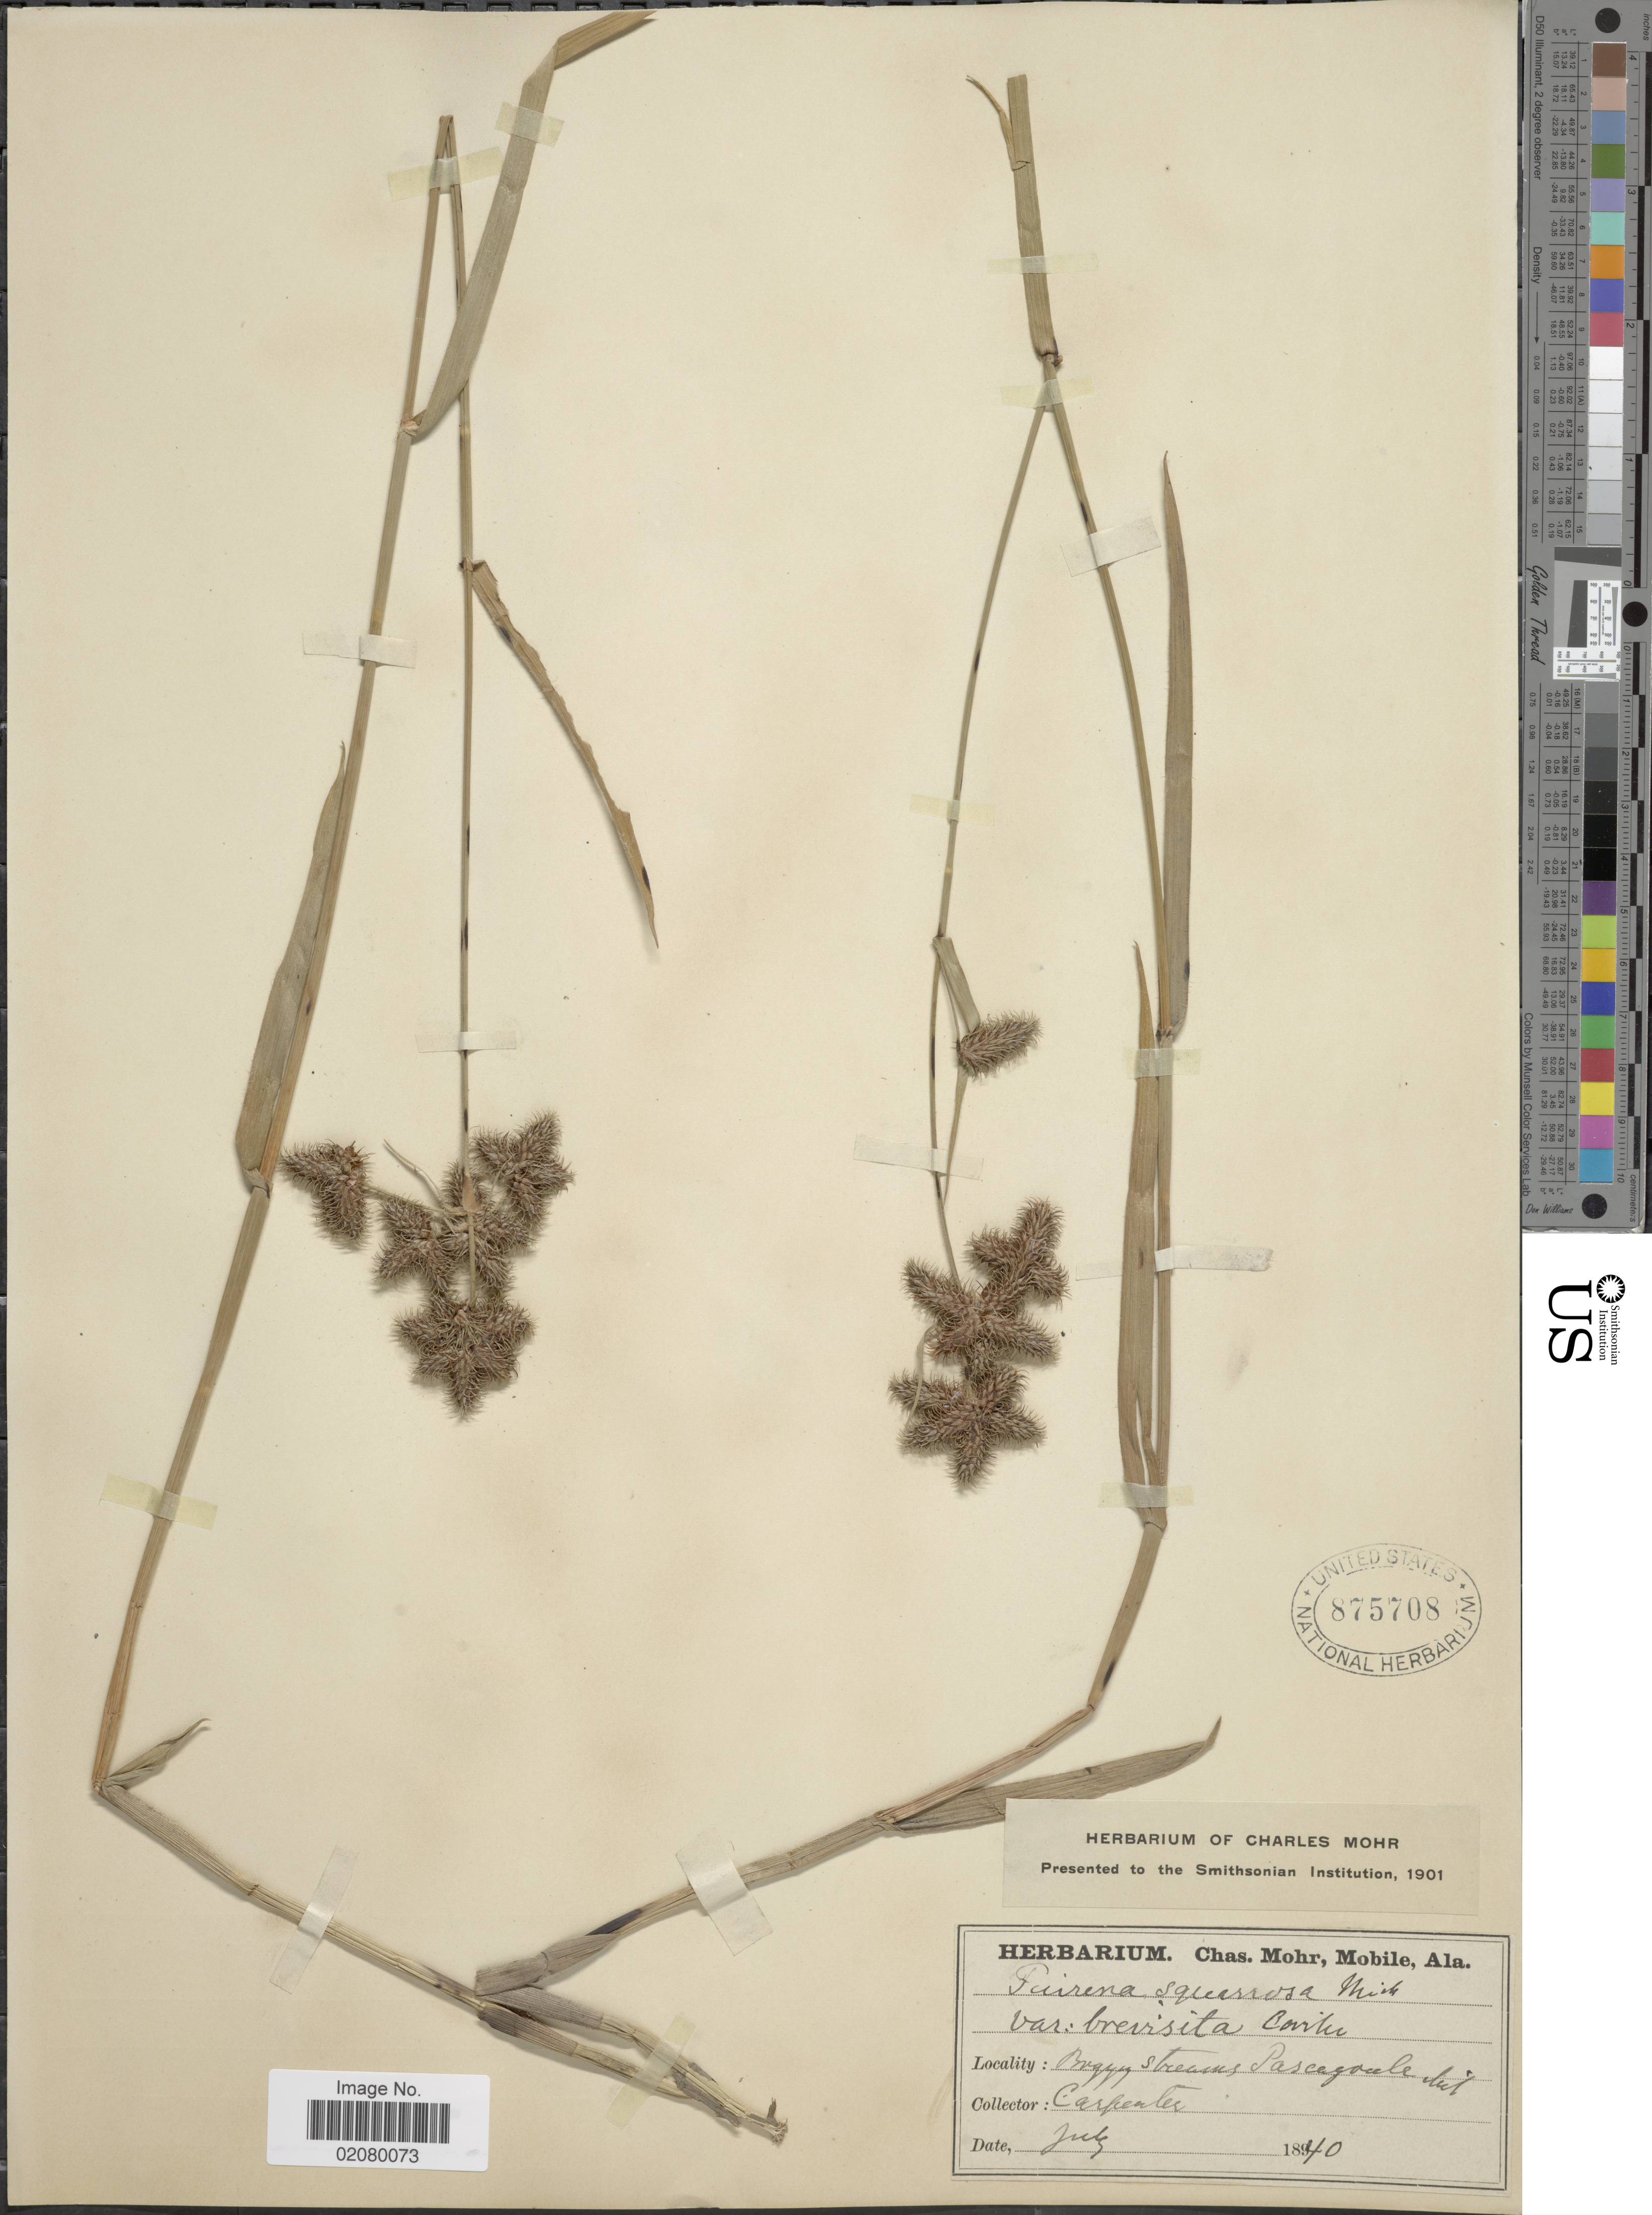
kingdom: Plantae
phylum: Tracheophyta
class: Liliopsida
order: Poales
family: Cyperaceae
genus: Fuirena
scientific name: Fuirena squarrosa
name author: Michx.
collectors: -. Carpenter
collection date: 1840-07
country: United States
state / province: Mississippi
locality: Boggy streams Pascagoula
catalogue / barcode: US 875708